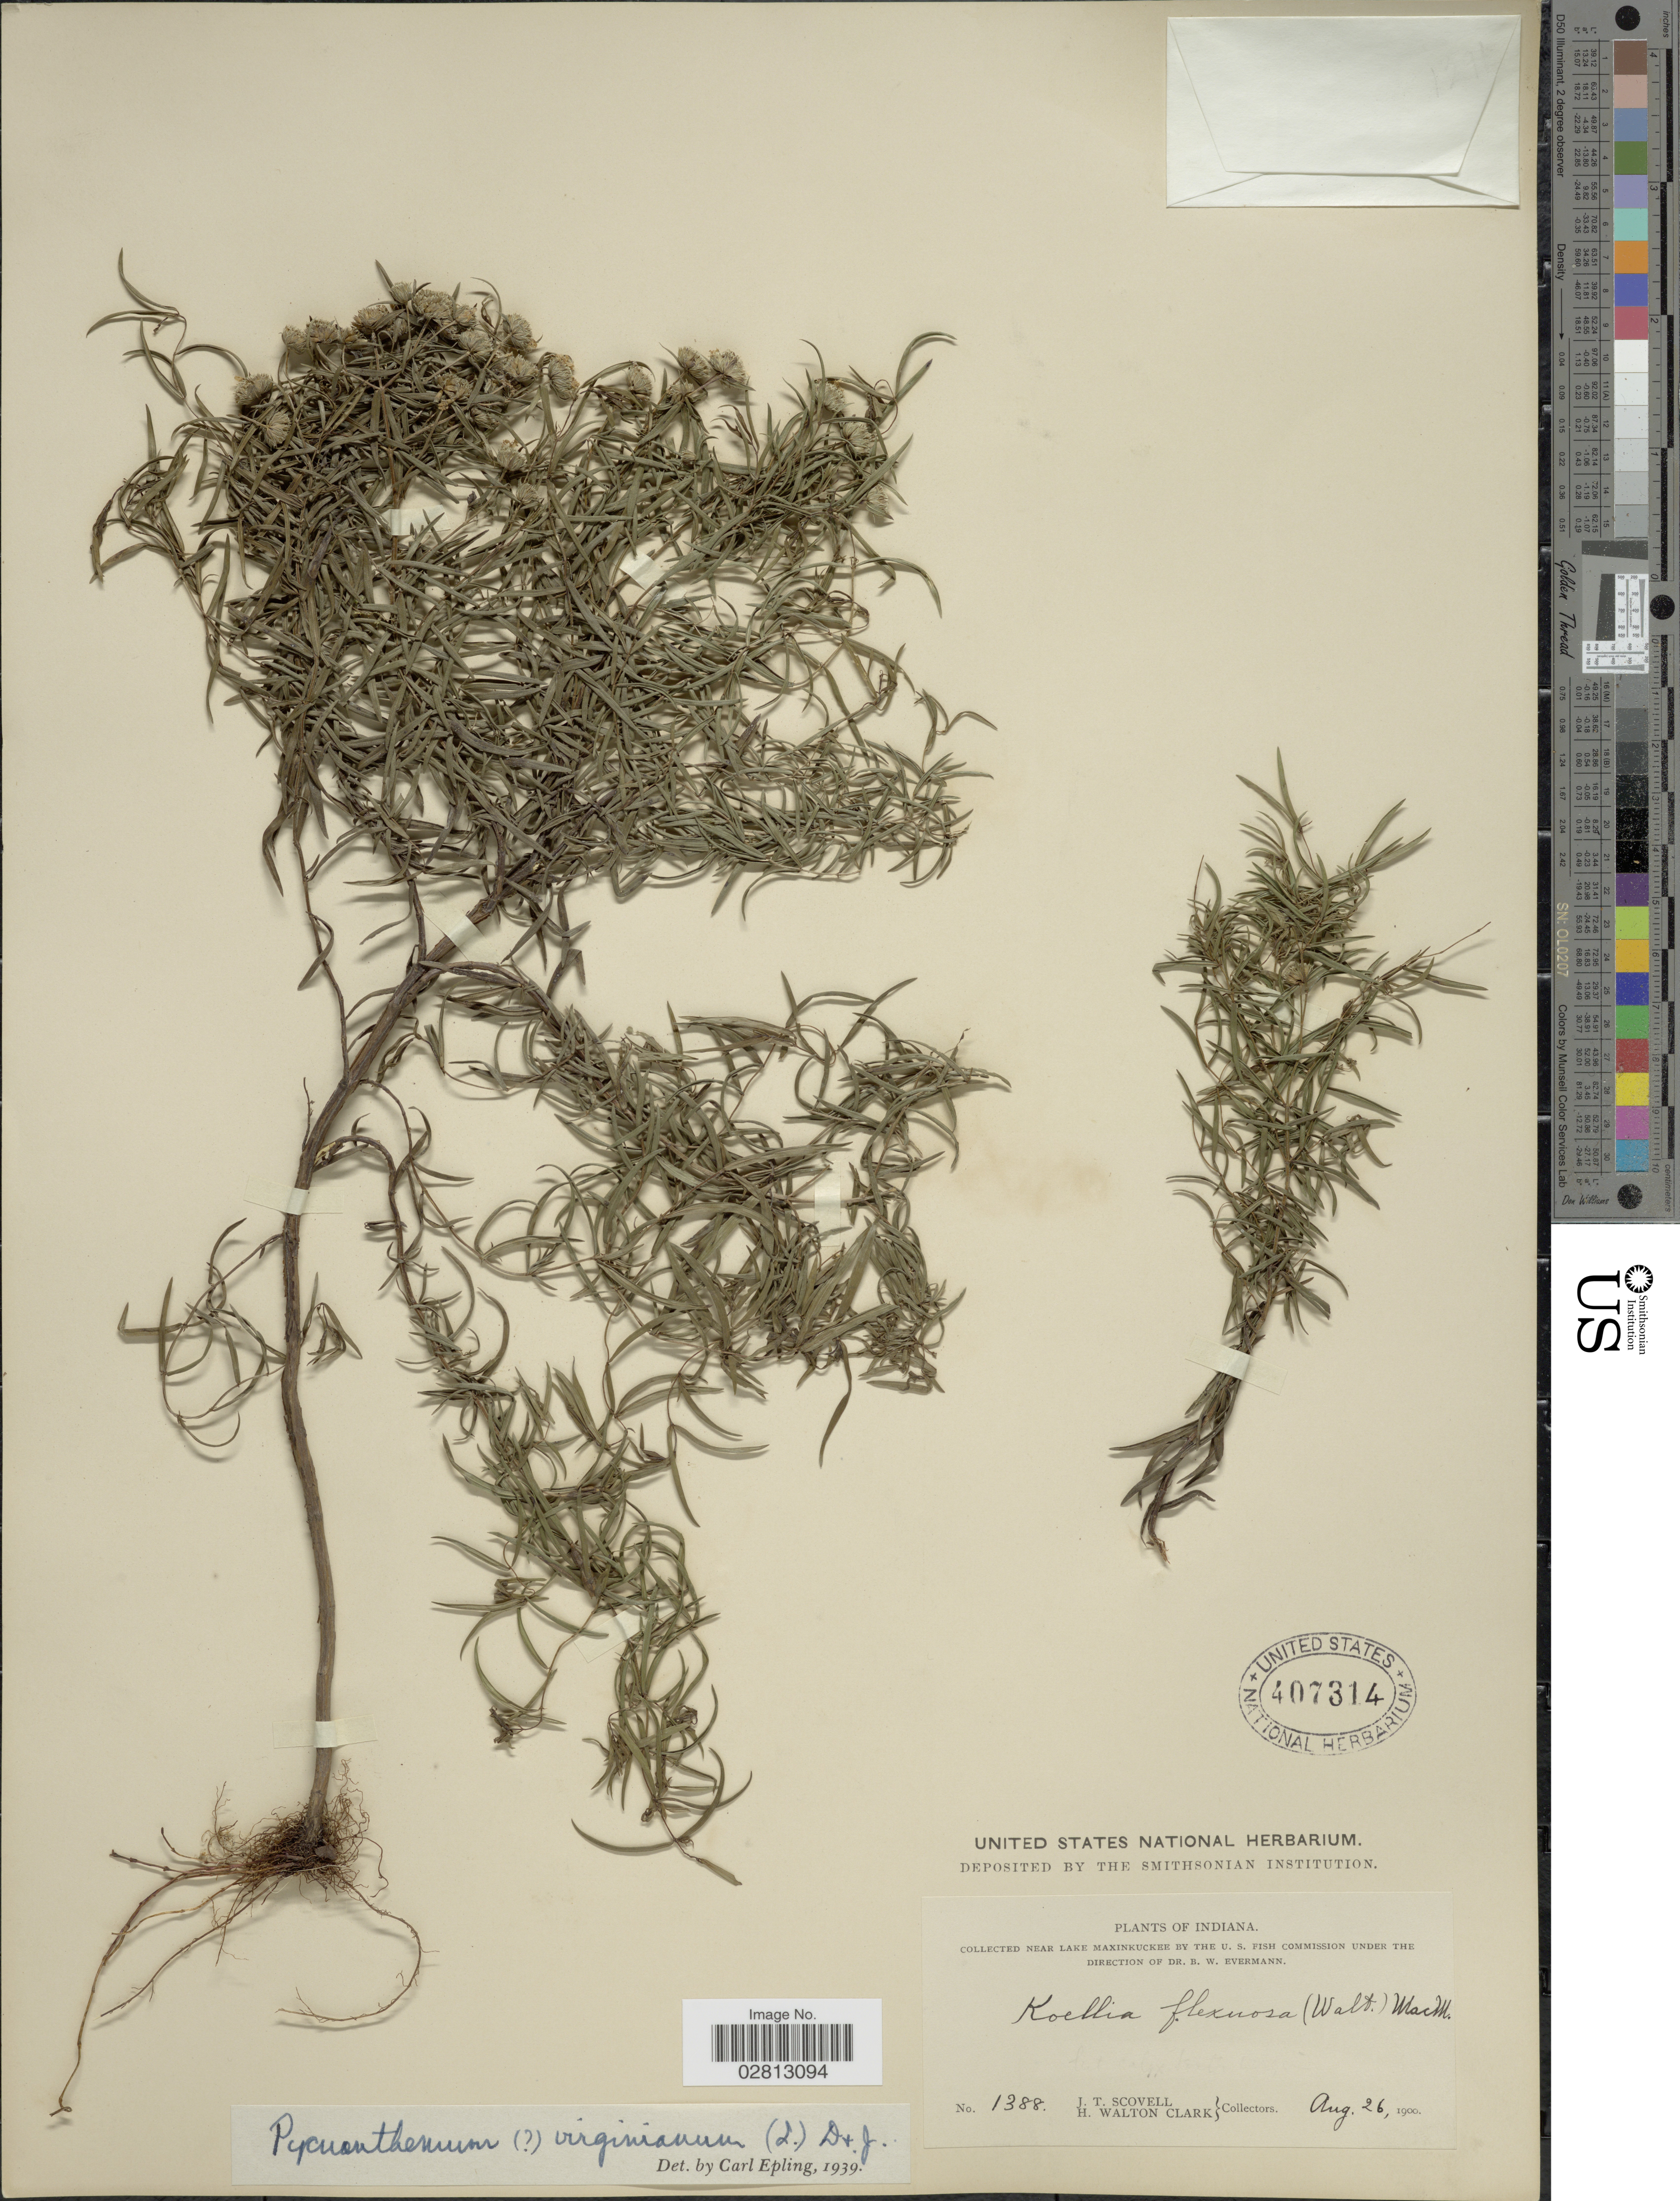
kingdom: Plantae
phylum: Tracheophyta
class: Magnoliopsida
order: Lamiales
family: Lamiaceae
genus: Pycnanthemum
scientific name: Pycnanthemum virginianum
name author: (L.) Durand & B.D. Jacks. ex B.L. Rob. & Fernald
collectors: J. T. Scovell & H. W. Clark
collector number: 1388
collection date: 1900-08-26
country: United States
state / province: Indiana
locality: Collected near Lake Maxinkuckee.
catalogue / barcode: US 407314